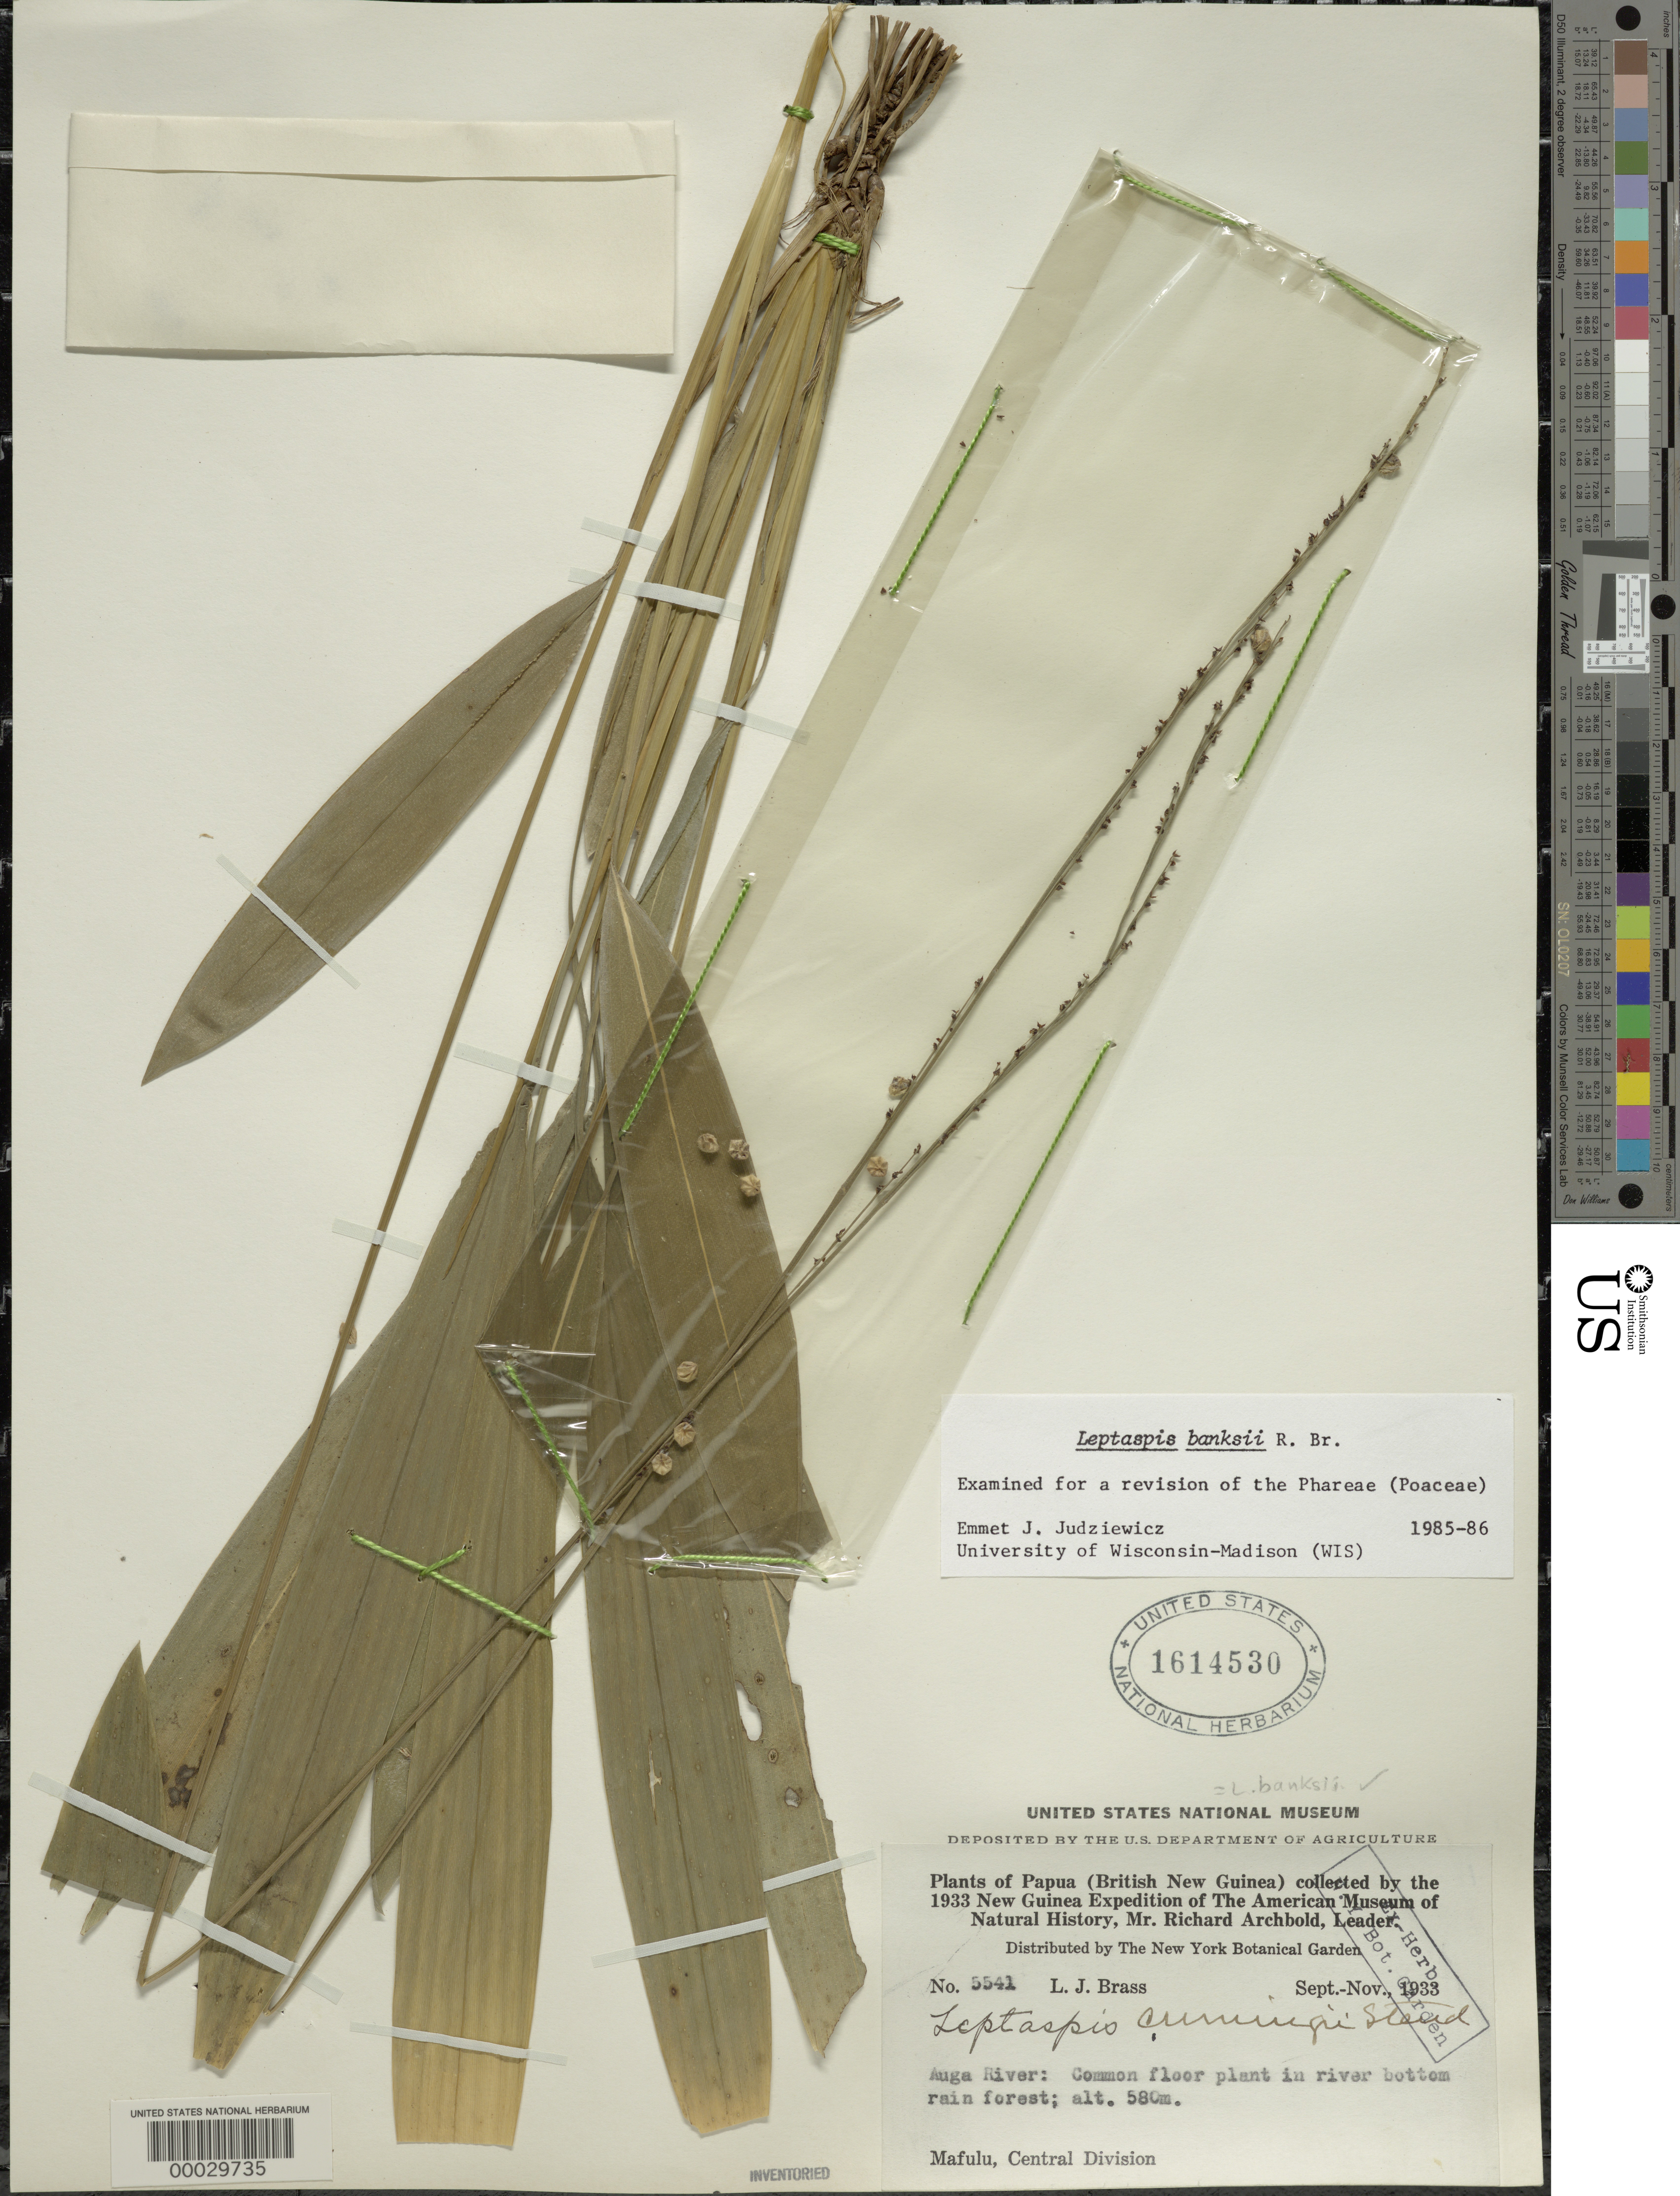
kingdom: Plantae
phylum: Tracheophyta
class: Liliopsida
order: Poales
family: Poaceae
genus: Leptaspis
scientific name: Leptaspis banksii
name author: R. Br.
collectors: L. J. Brass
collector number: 5541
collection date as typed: Sep 1933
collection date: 1933-09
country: Papua New Guinea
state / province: Central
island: New Guinea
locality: Auga river, mafulu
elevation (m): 580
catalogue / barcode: US 1614530